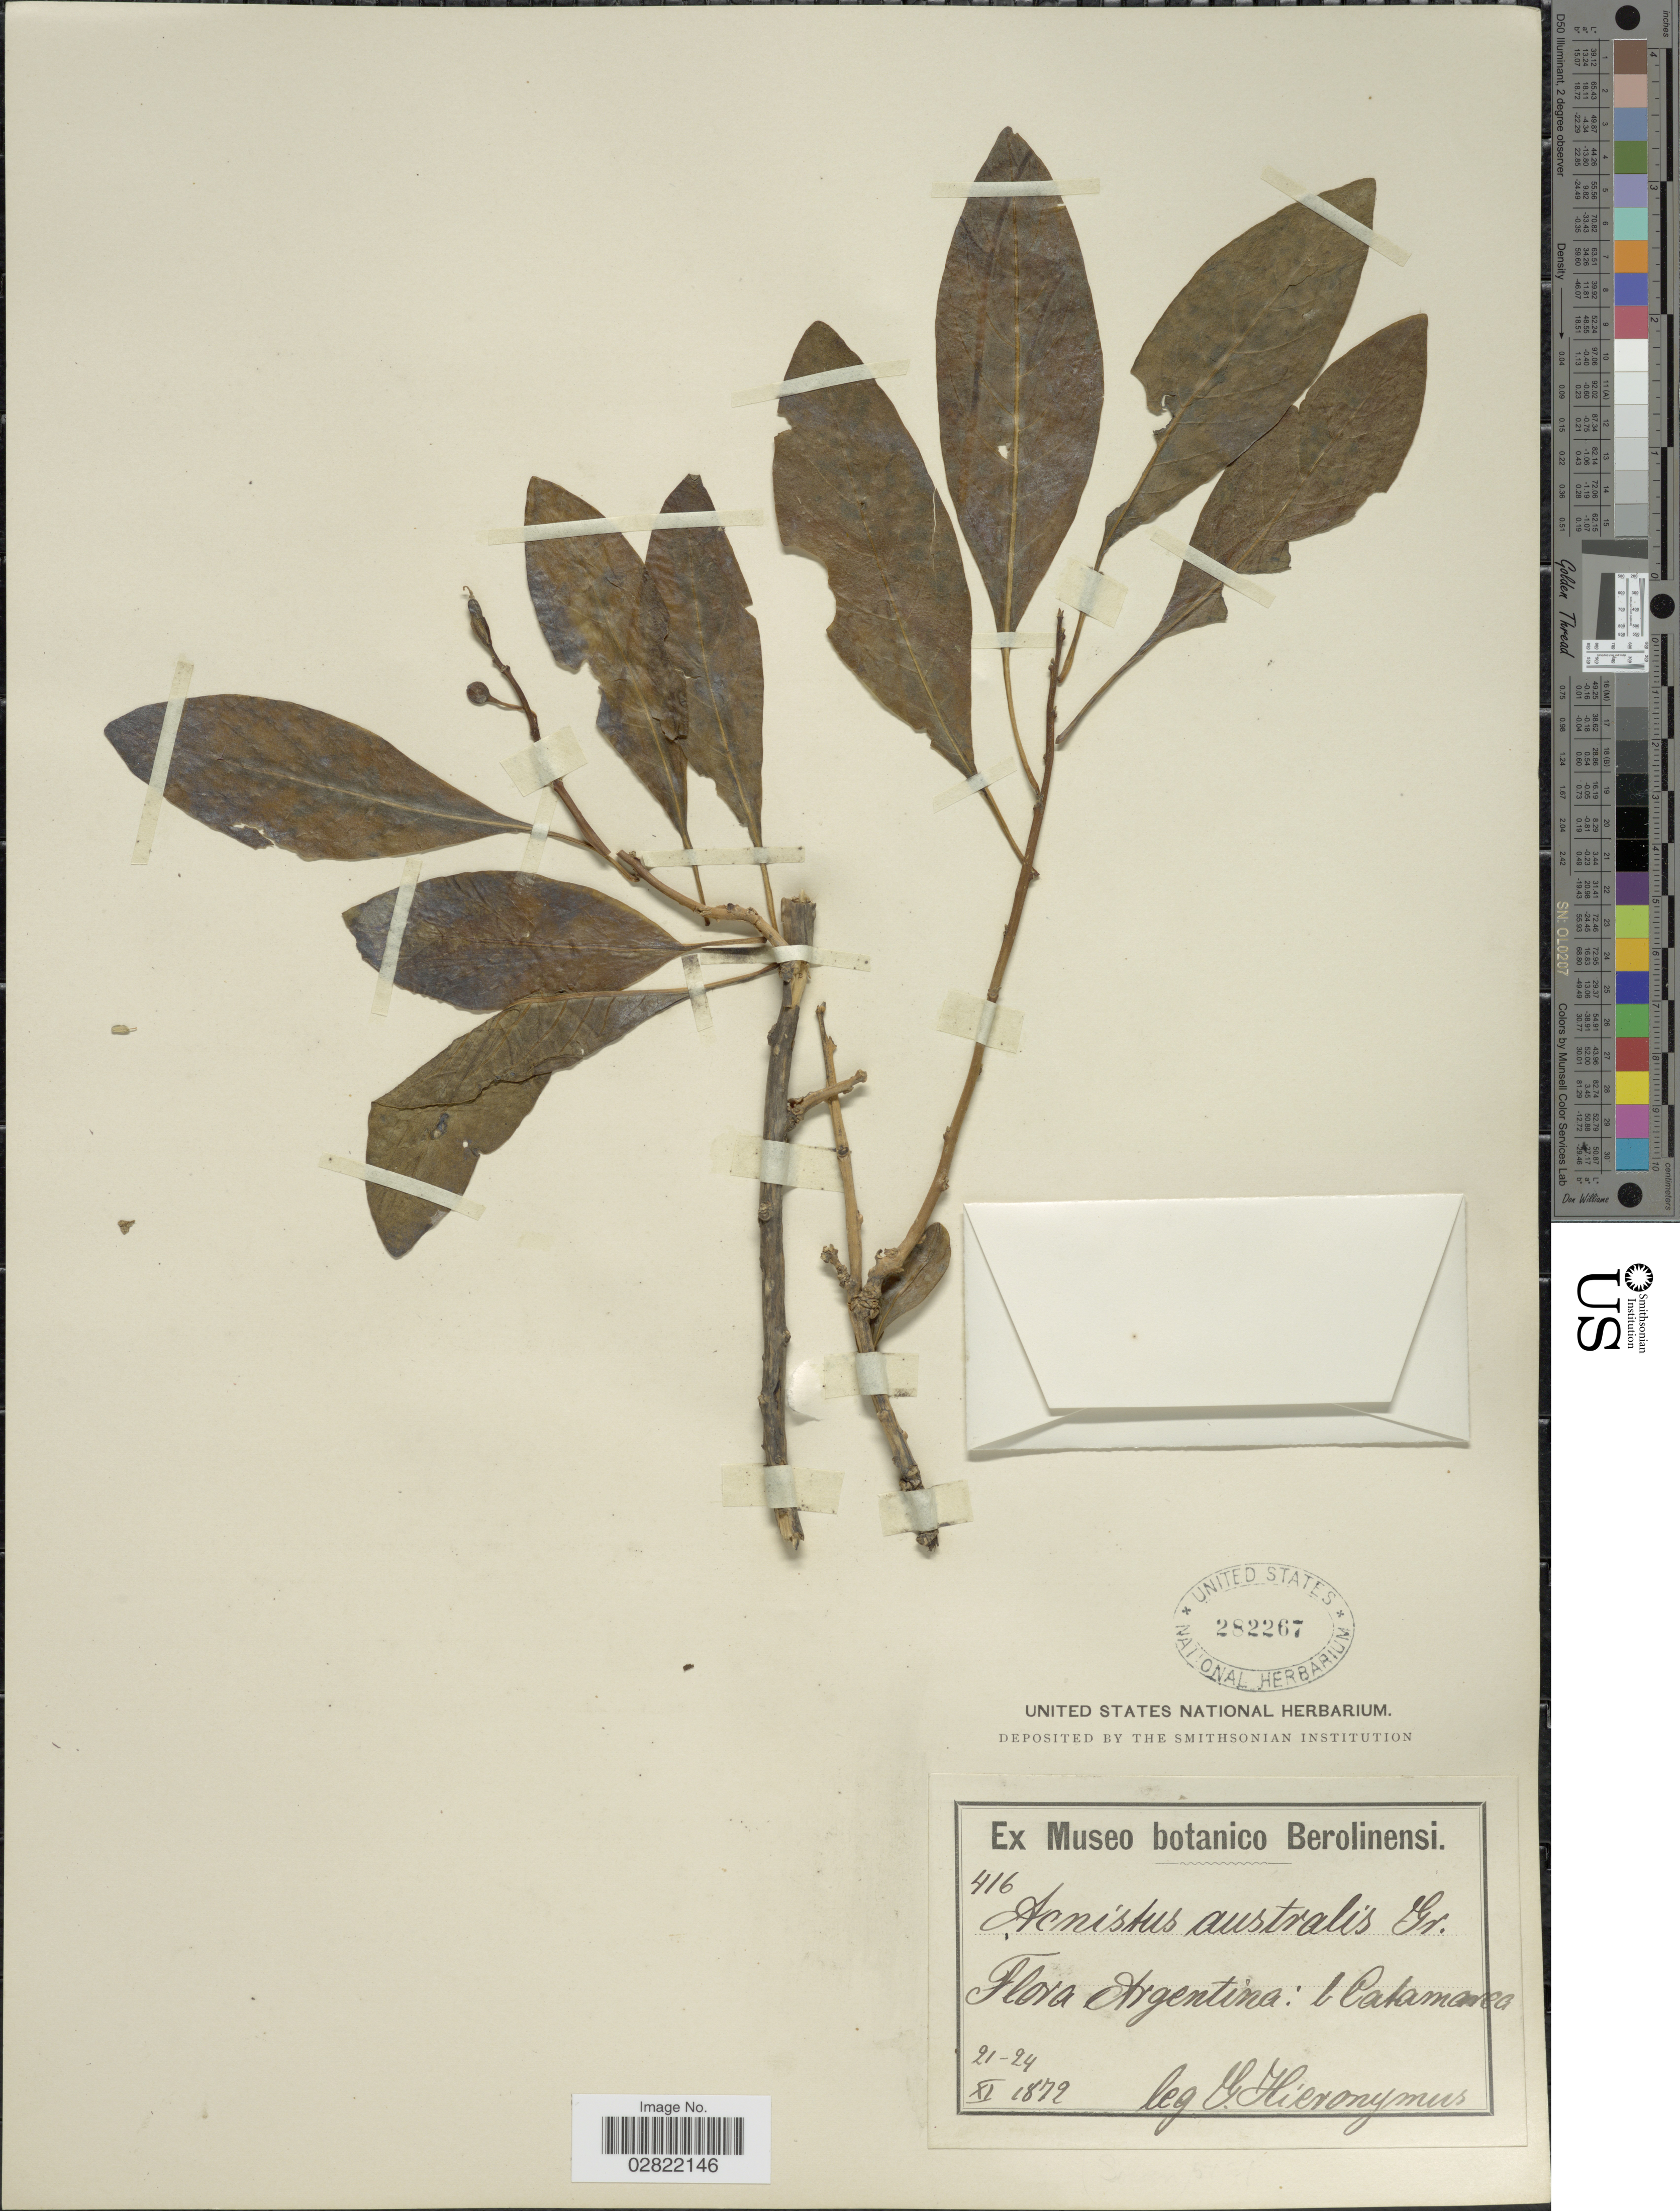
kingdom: Plantae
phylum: Tracheophyta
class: Magnoliopsida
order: Solanales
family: Solanaceae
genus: Iochroma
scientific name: Iochroma australe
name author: Griseb.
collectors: G. H. Hieronymus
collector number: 416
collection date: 1872-11-21/1872-11-24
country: Argentina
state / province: Catamarca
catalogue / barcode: US 282267